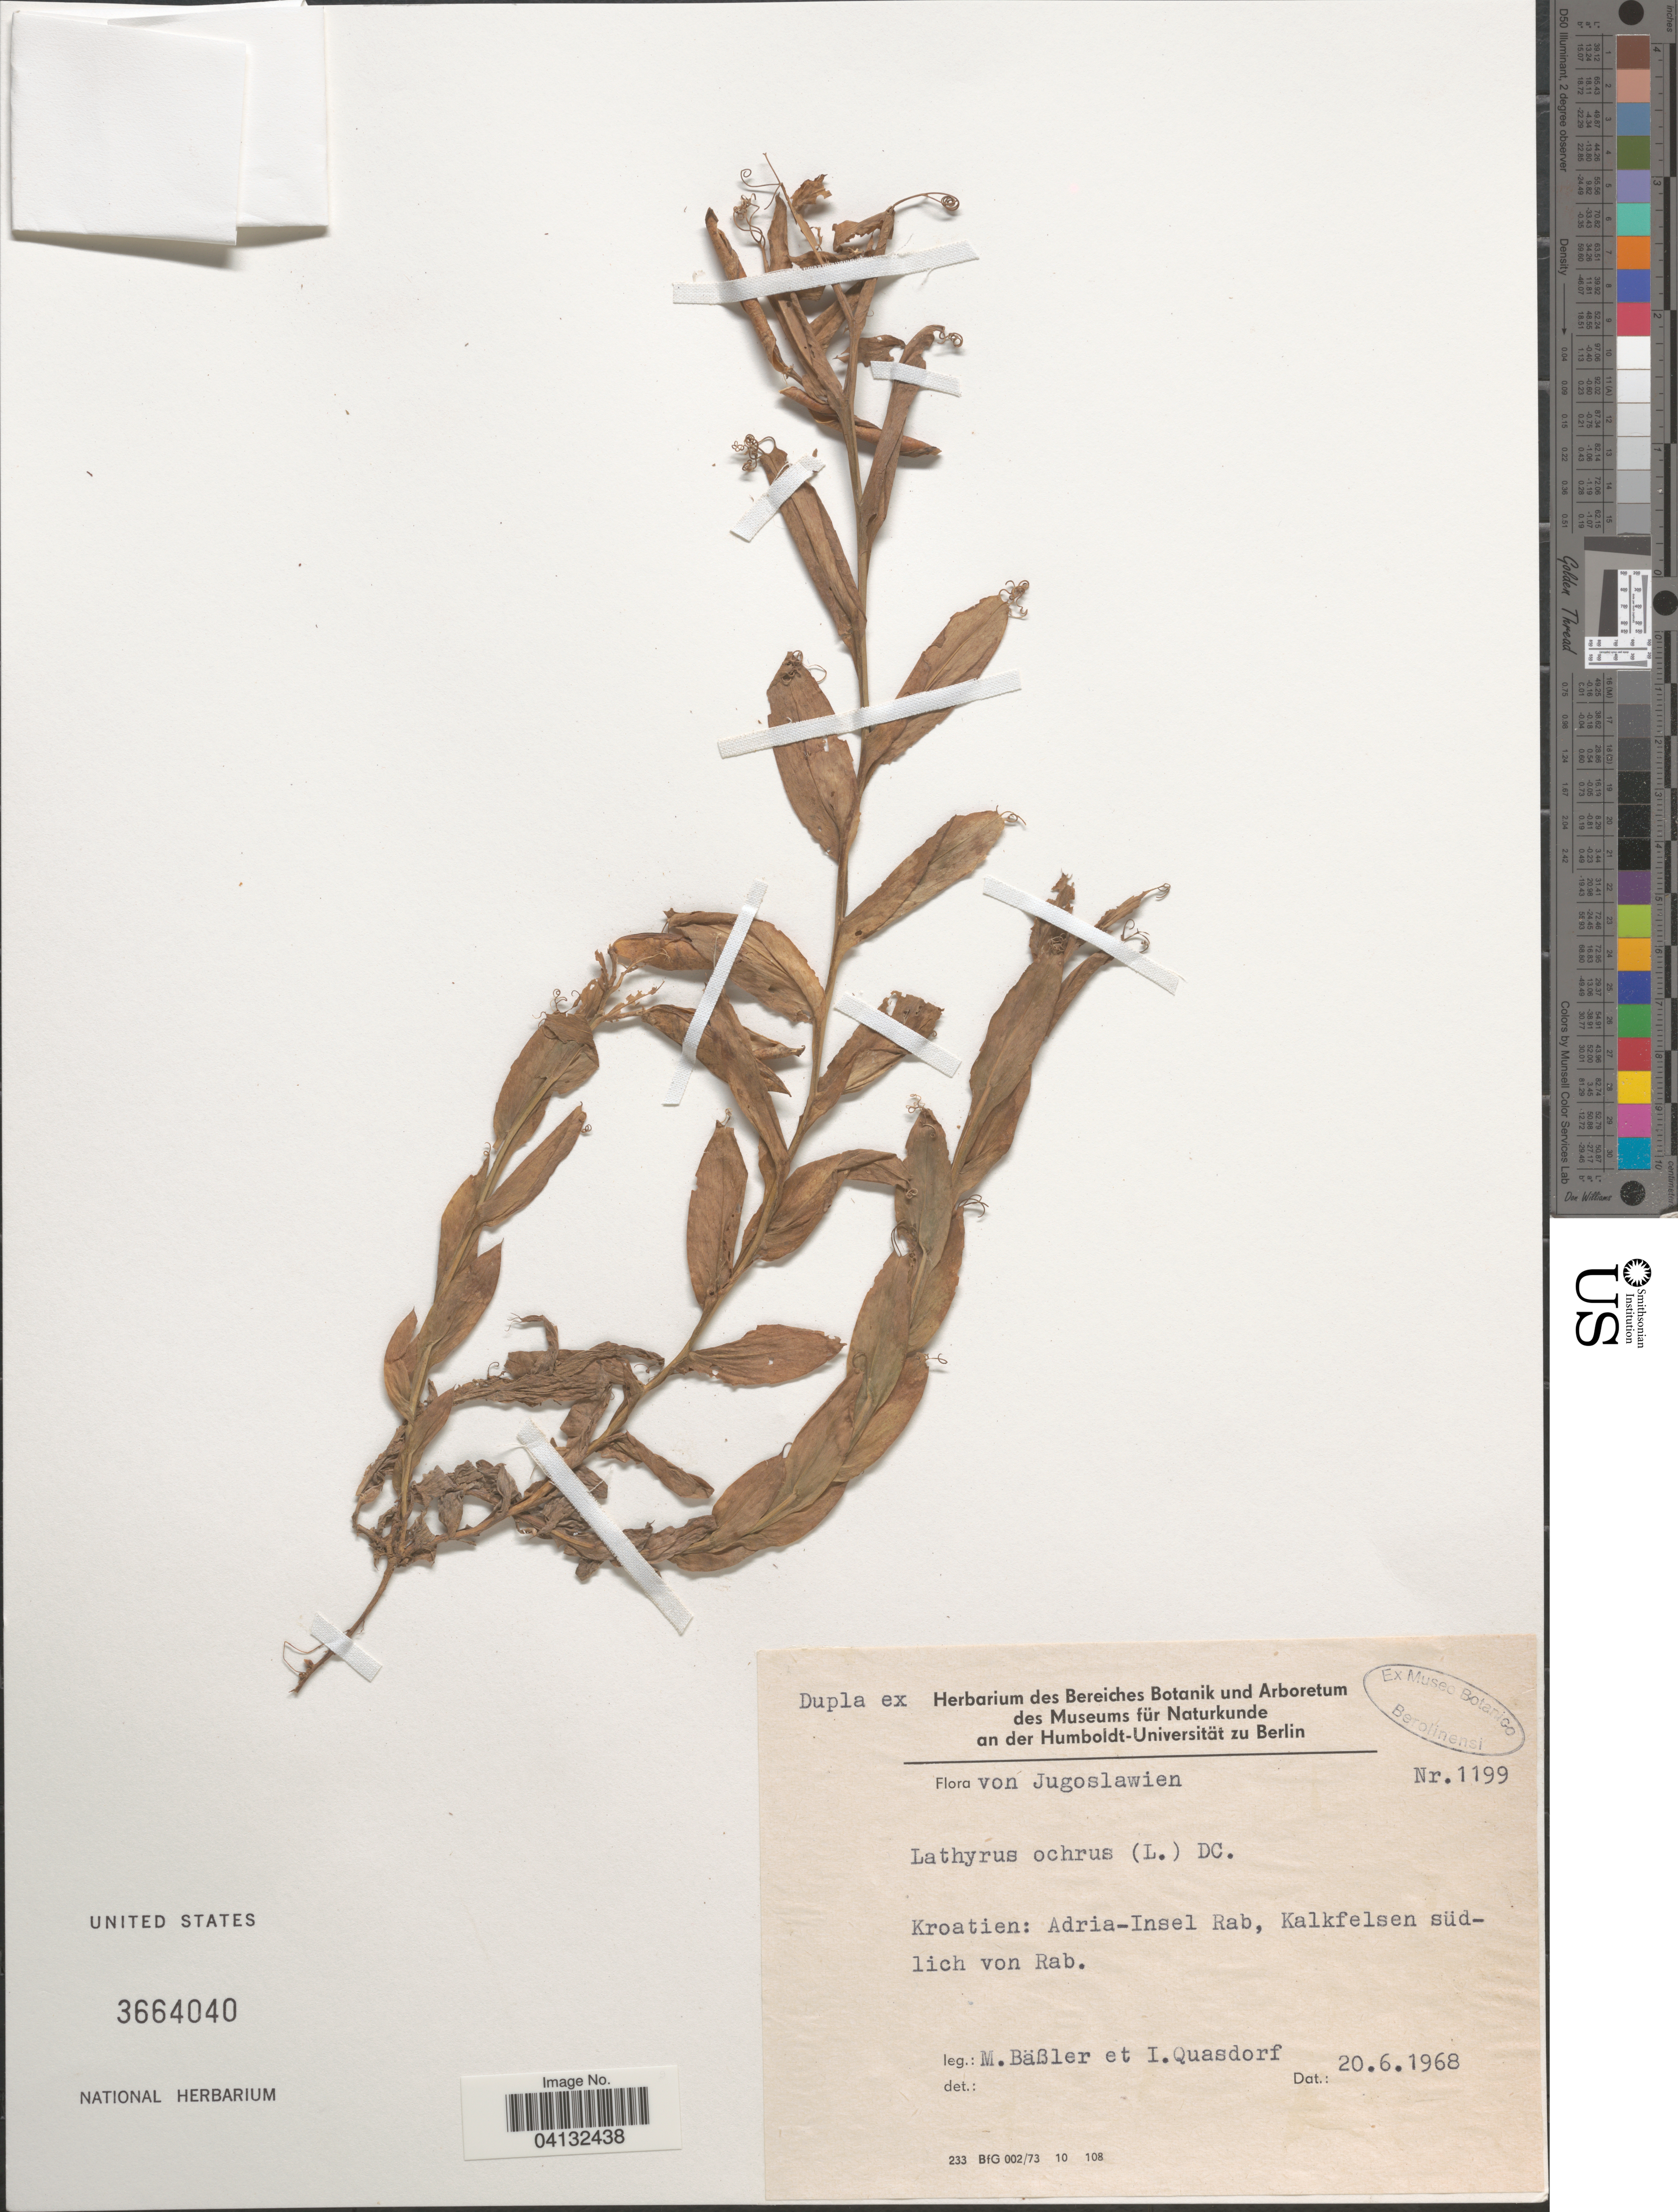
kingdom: Plantae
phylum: Tracheophyta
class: Magnoliopsida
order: Fabales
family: Fabaceae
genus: Lathyrus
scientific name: Lathyrus ochrus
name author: (L.) DC.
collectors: M. Bässler & I. Quasdorf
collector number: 1199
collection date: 1968-06-20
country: Croatia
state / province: Primorje-Gorski Kotar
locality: Kroatien: Adria-Insel Rab, Kalkfelsen südlich von Rab.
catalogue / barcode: US 3664040